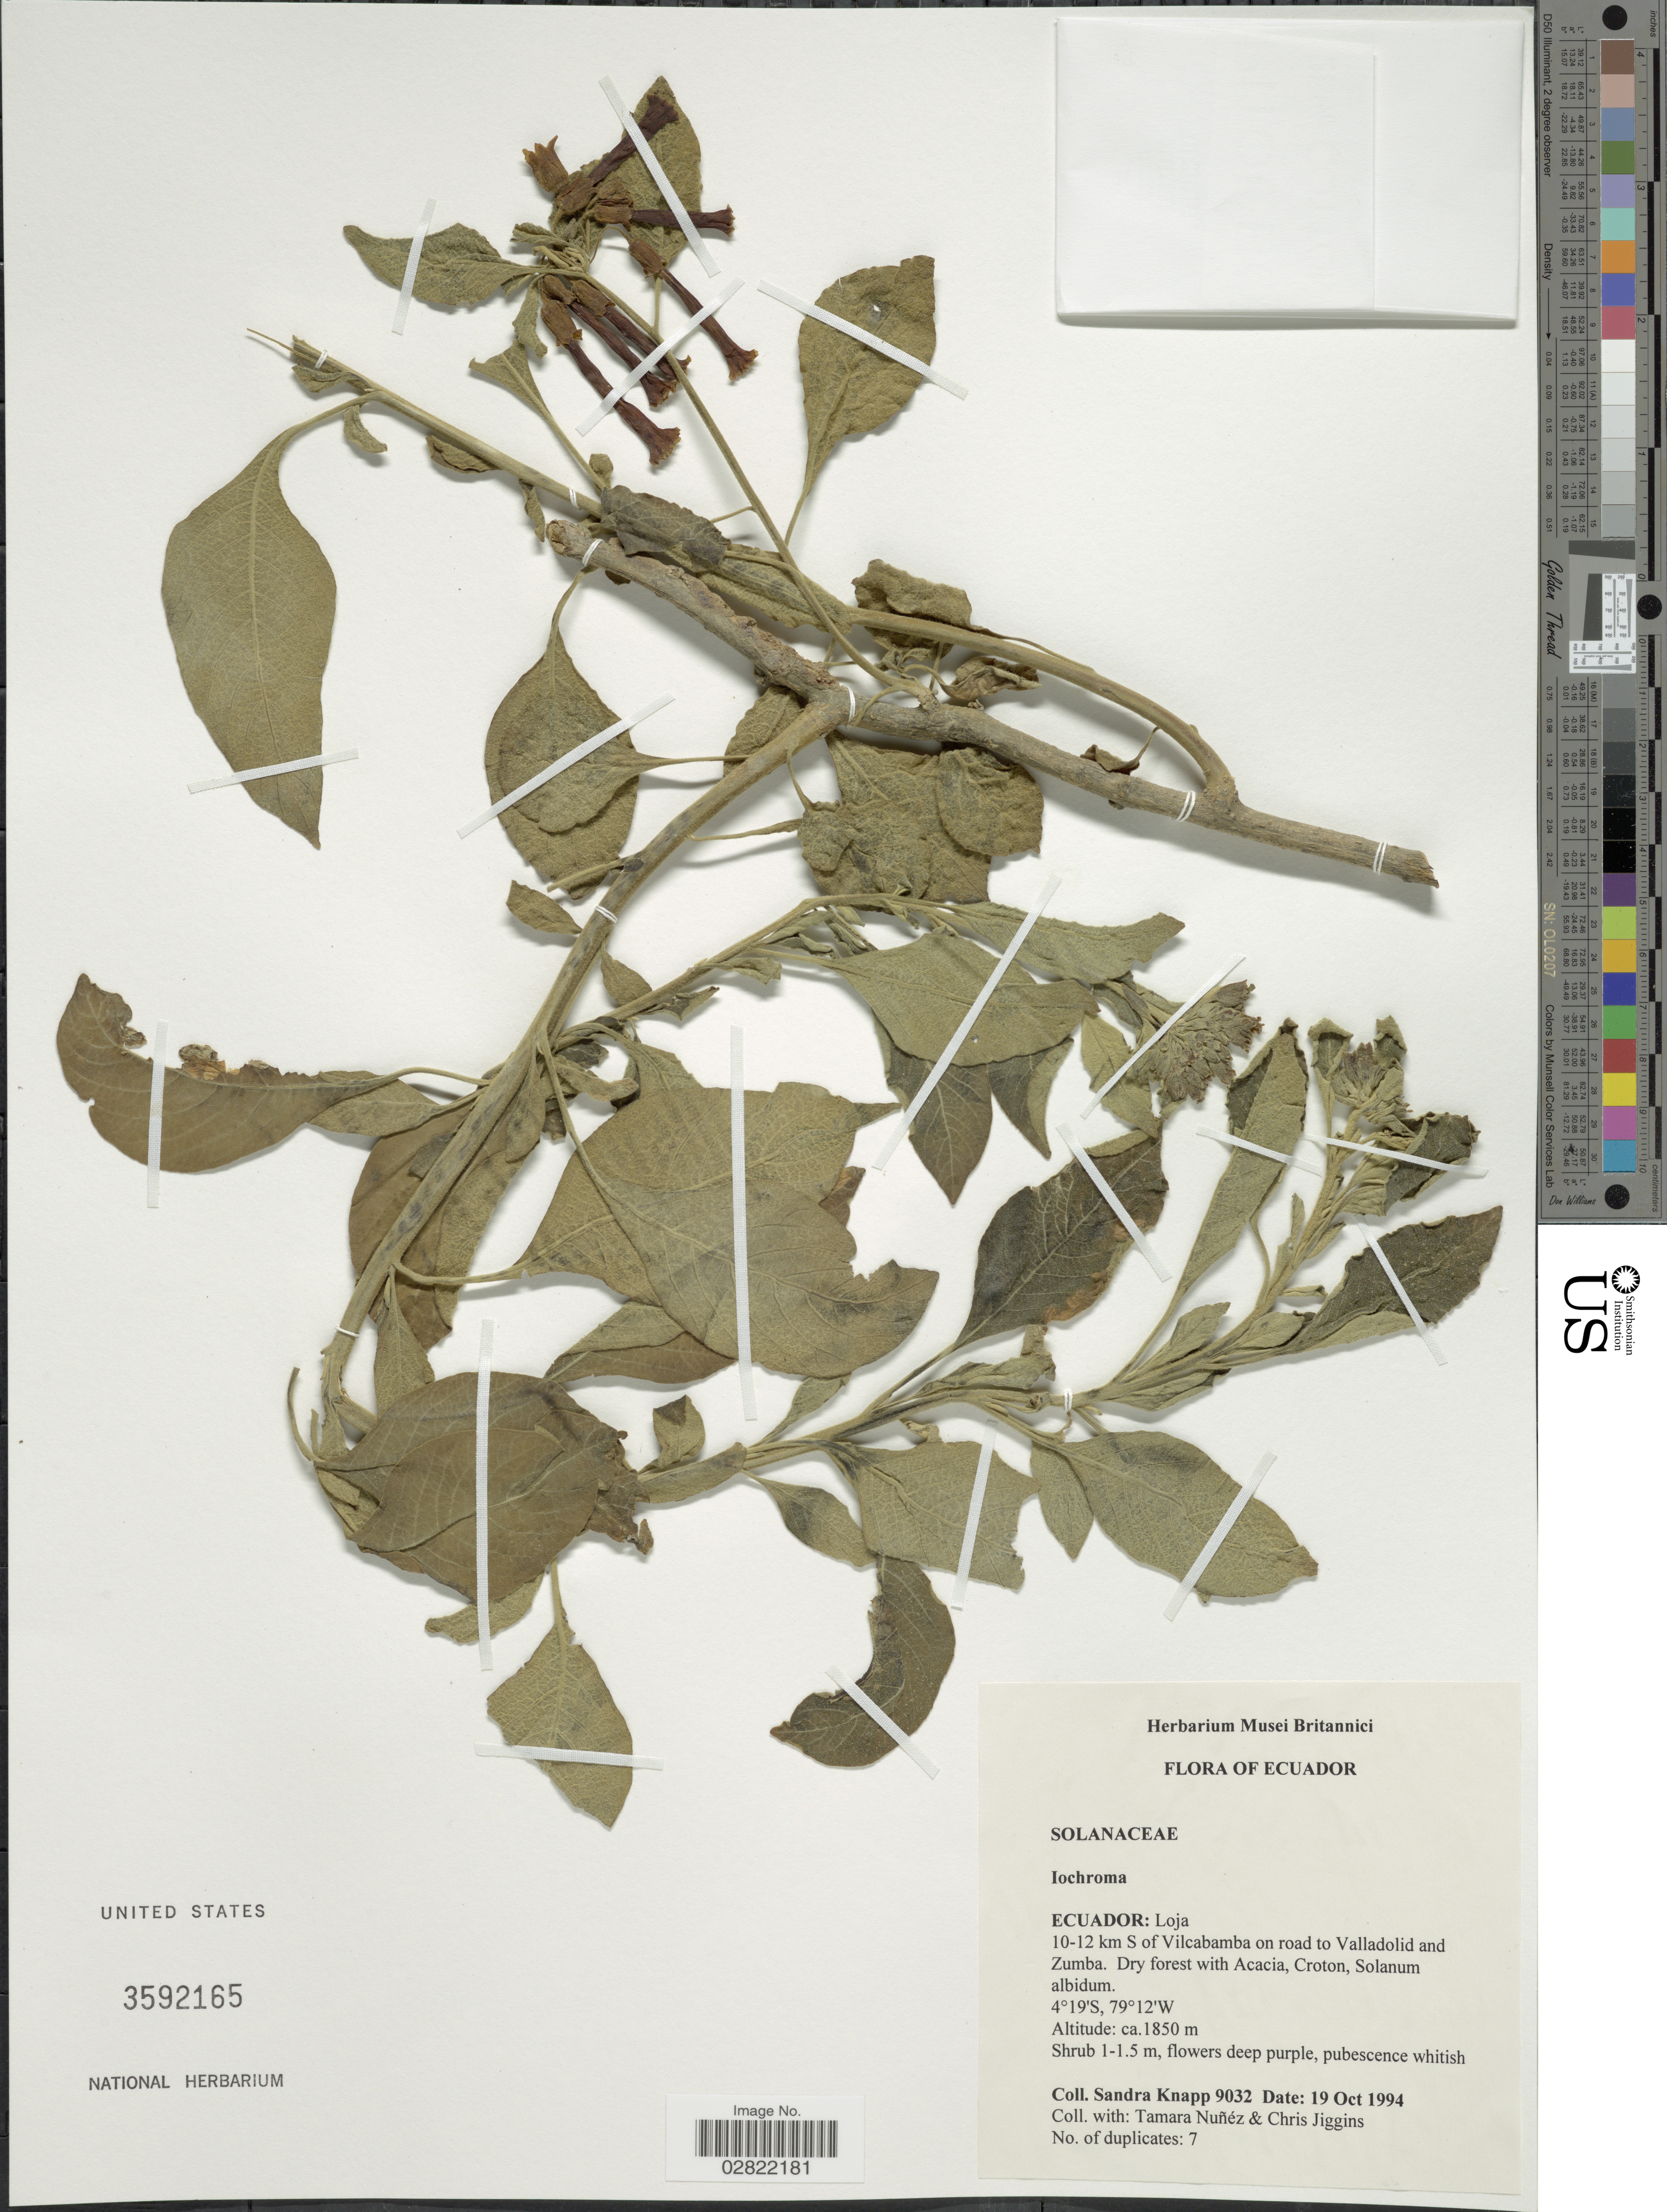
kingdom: Plantae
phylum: Tracheophyta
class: Magnoliopsida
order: Solanales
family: Solanaceae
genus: Iochroma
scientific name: Iochroma sp.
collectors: S. Knapp, T. Núñez & C. Jiggins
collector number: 9032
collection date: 1994-10-19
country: Ecuador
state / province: Loja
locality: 10-12 km S of Vilcabamba on road to Valladolid and Zumba.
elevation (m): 1850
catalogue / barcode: US 3592165